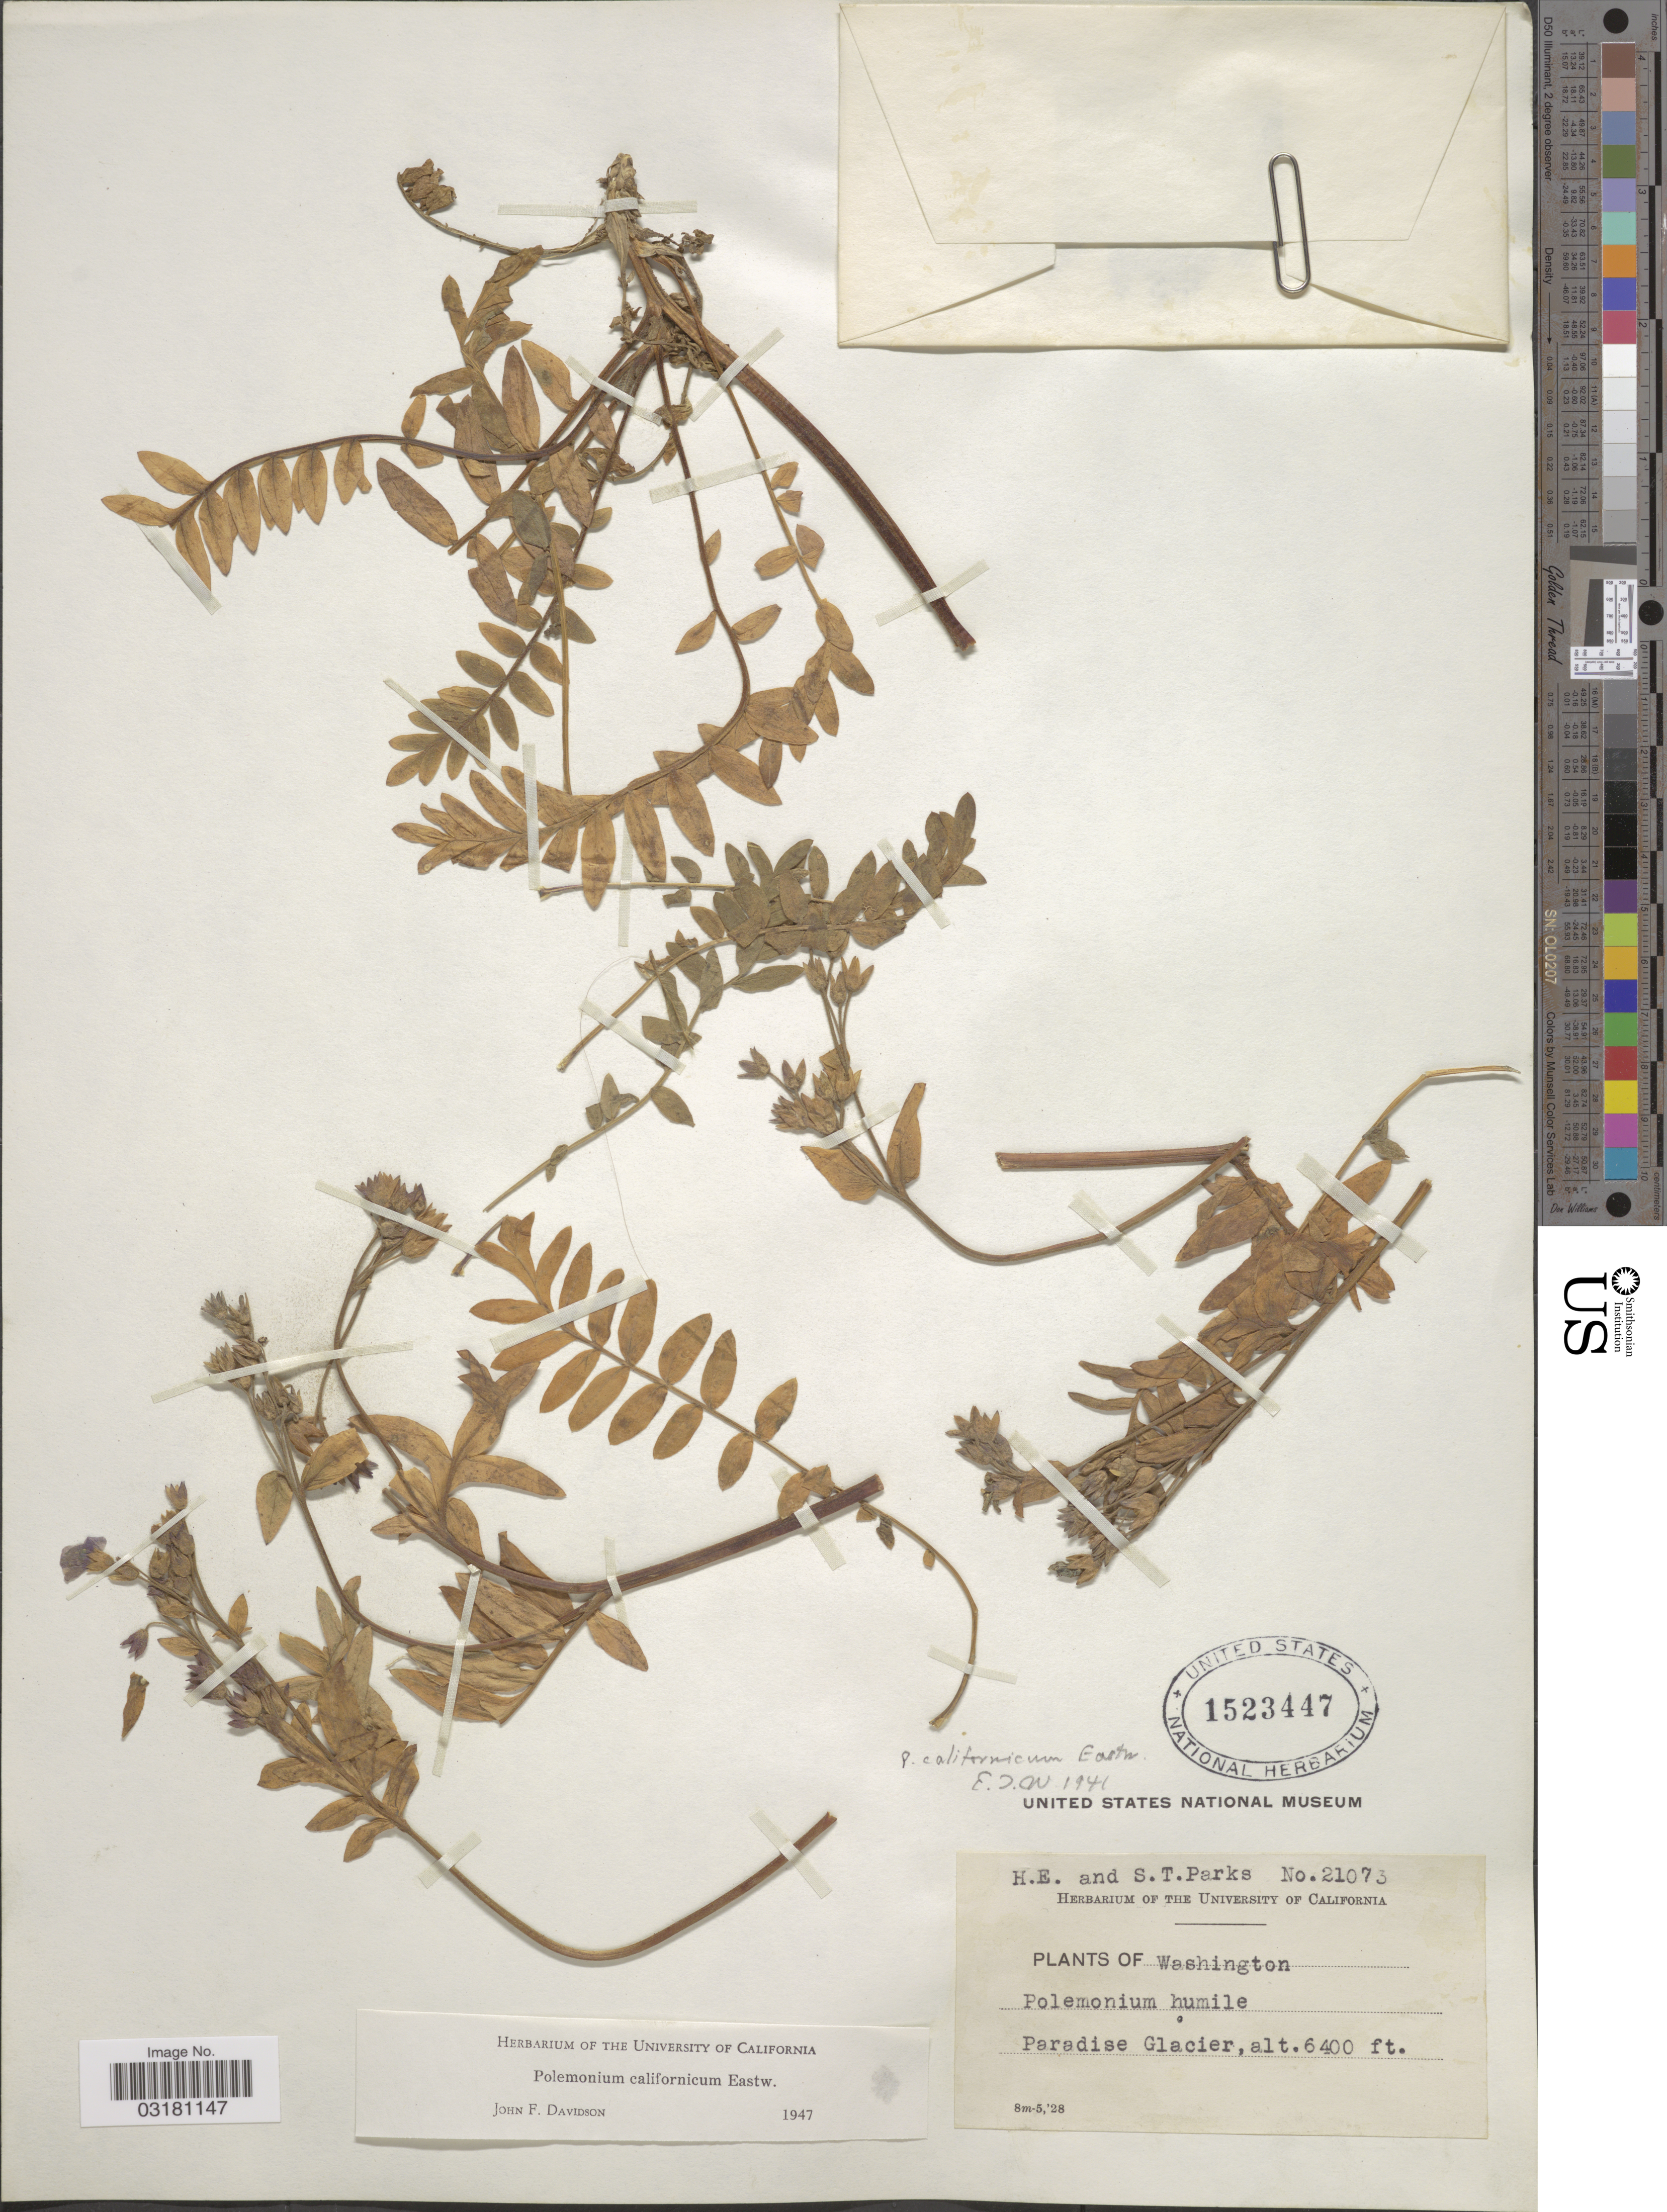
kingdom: Plantae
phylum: Tracheophyta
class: Magnoliopsida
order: Ericales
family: Polemoniaceae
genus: Polemonium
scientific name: Polemonium californicum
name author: Eastw.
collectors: H. E. Parks & S. Parks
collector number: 21073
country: United States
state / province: Washington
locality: Paradise Glacier.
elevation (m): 1951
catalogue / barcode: US 1523447